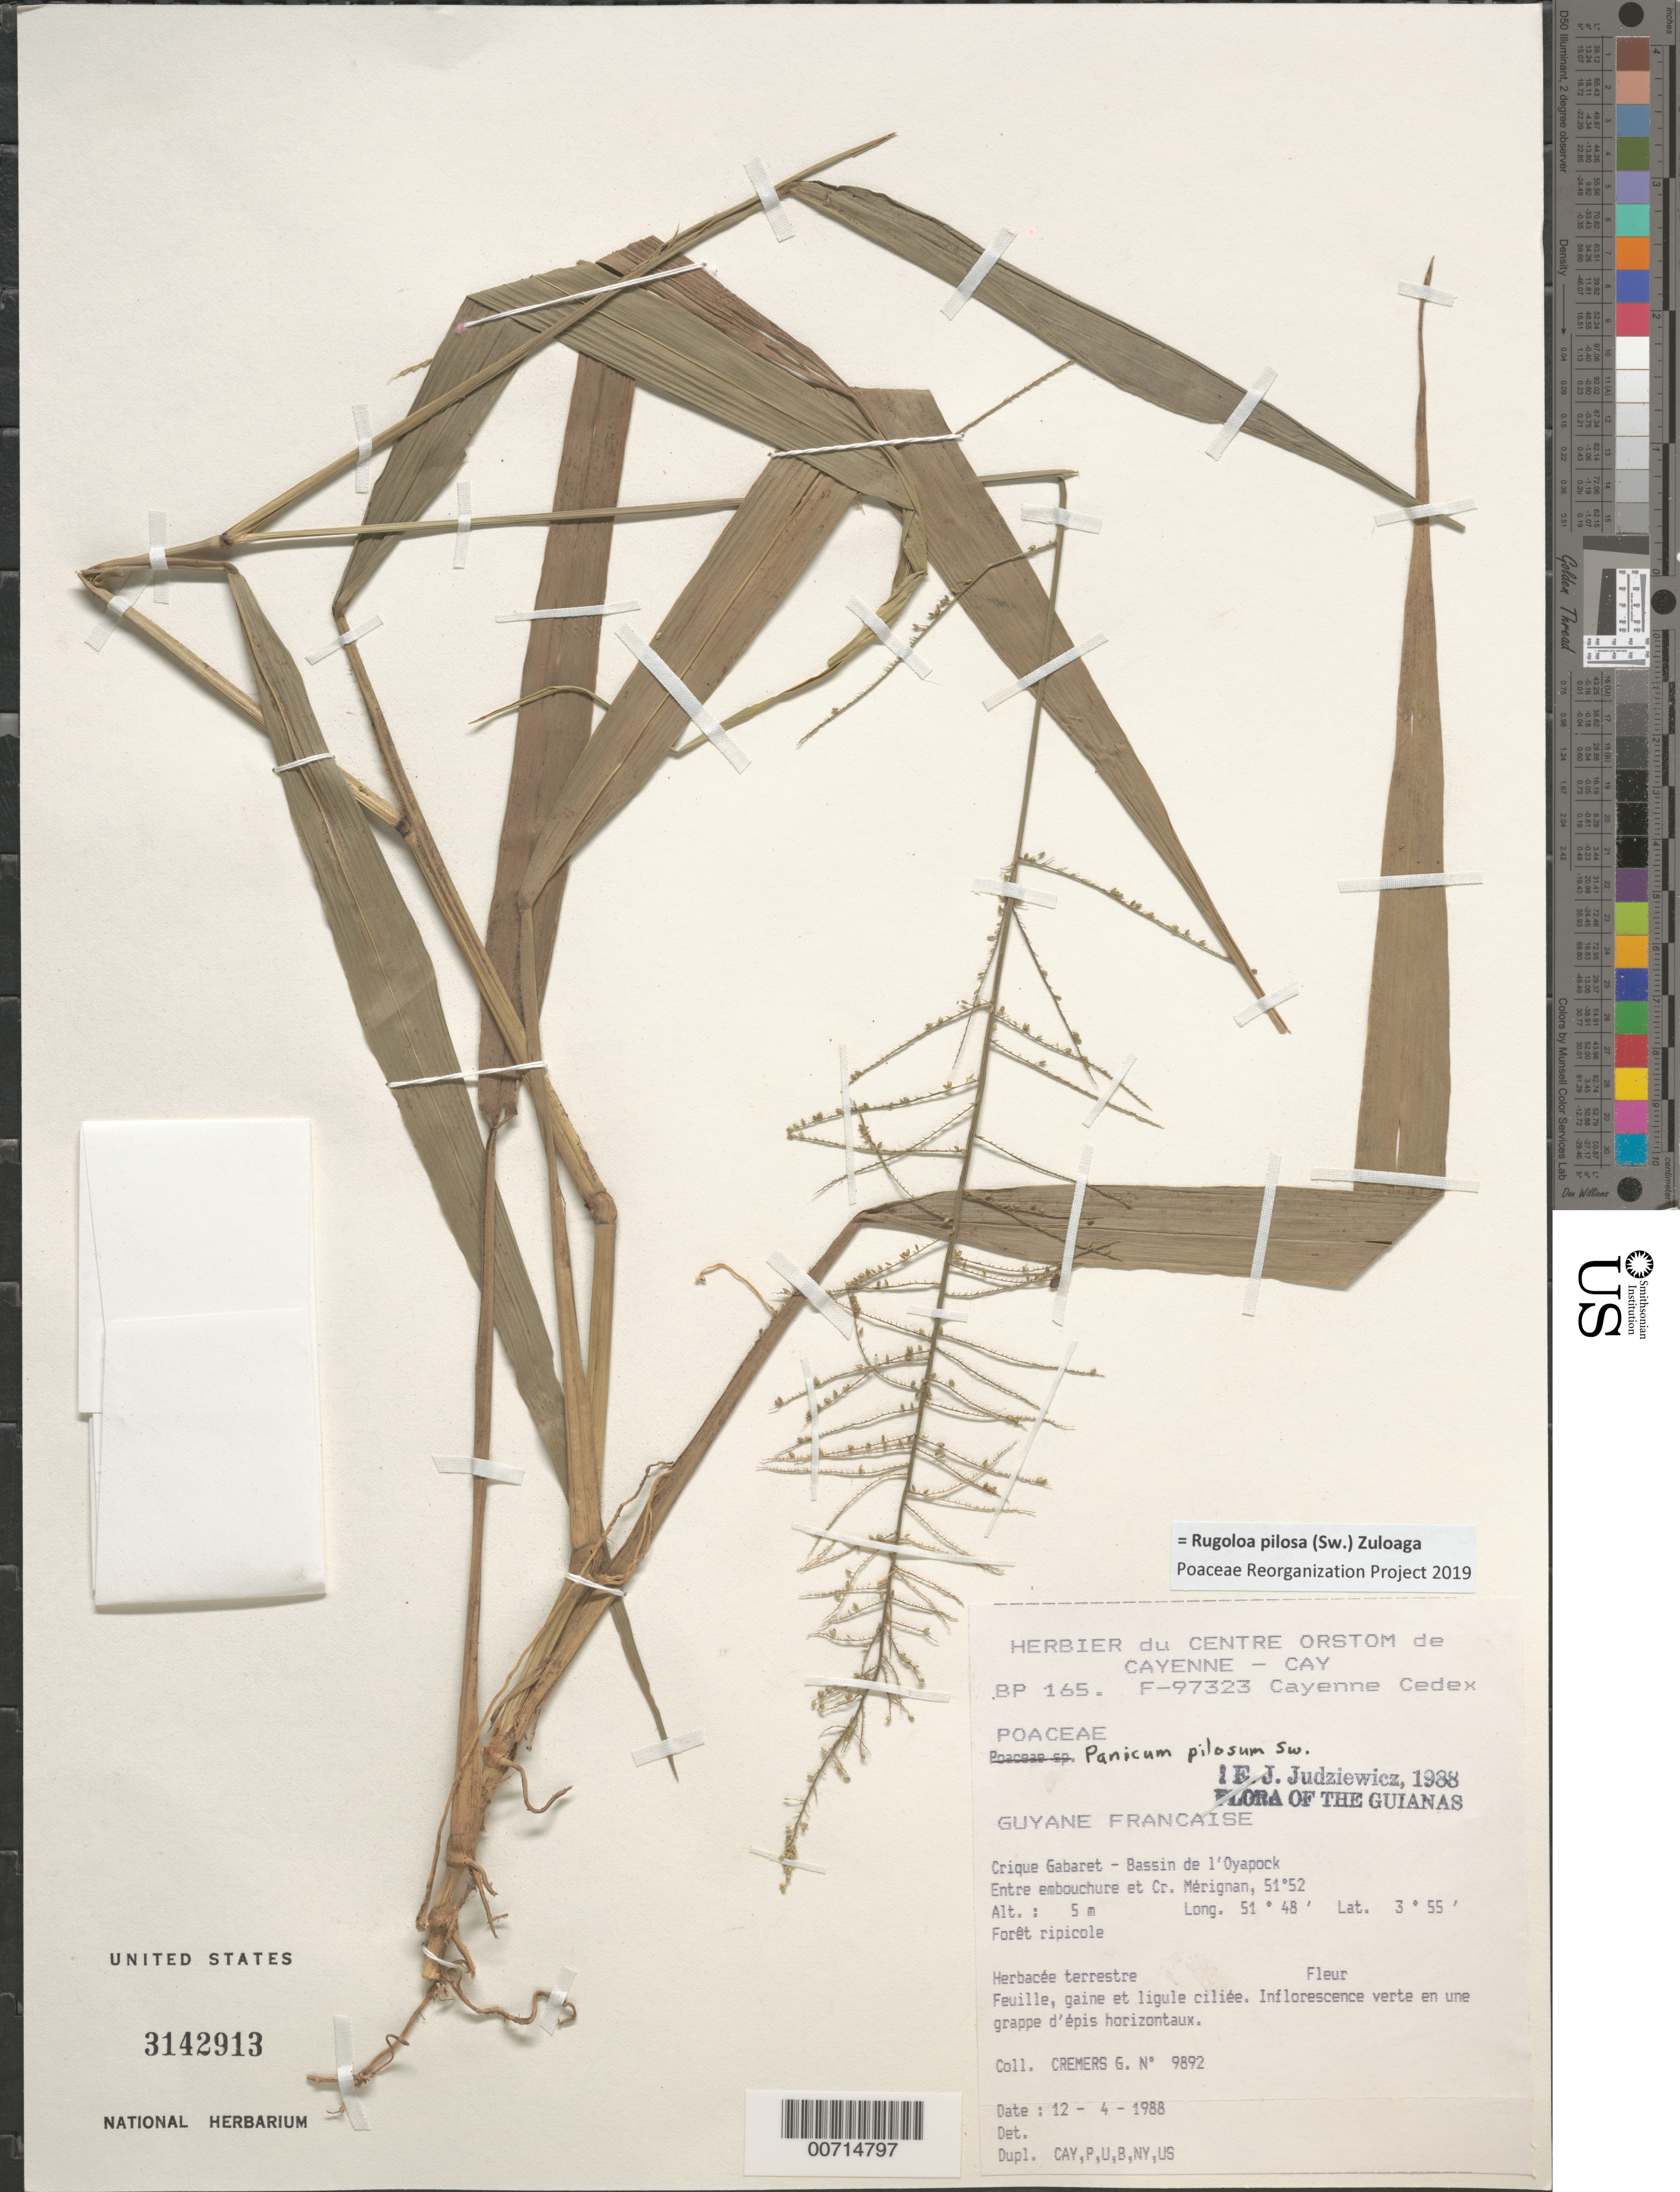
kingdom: Plantae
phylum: Tracheophyta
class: Liliopsida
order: Poales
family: Poaceae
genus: Panicum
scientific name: Panicum pilosum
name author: Sw.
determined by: Judziewicz, E. J.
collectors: G. Cremers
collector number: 9892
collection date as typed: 12-Apr-88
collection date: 1988-04-12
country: French Guiana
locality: Crique Gabaret, Bassin de l'Oyapock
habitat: Riparian forest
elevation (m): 5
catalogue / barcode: US 3142913